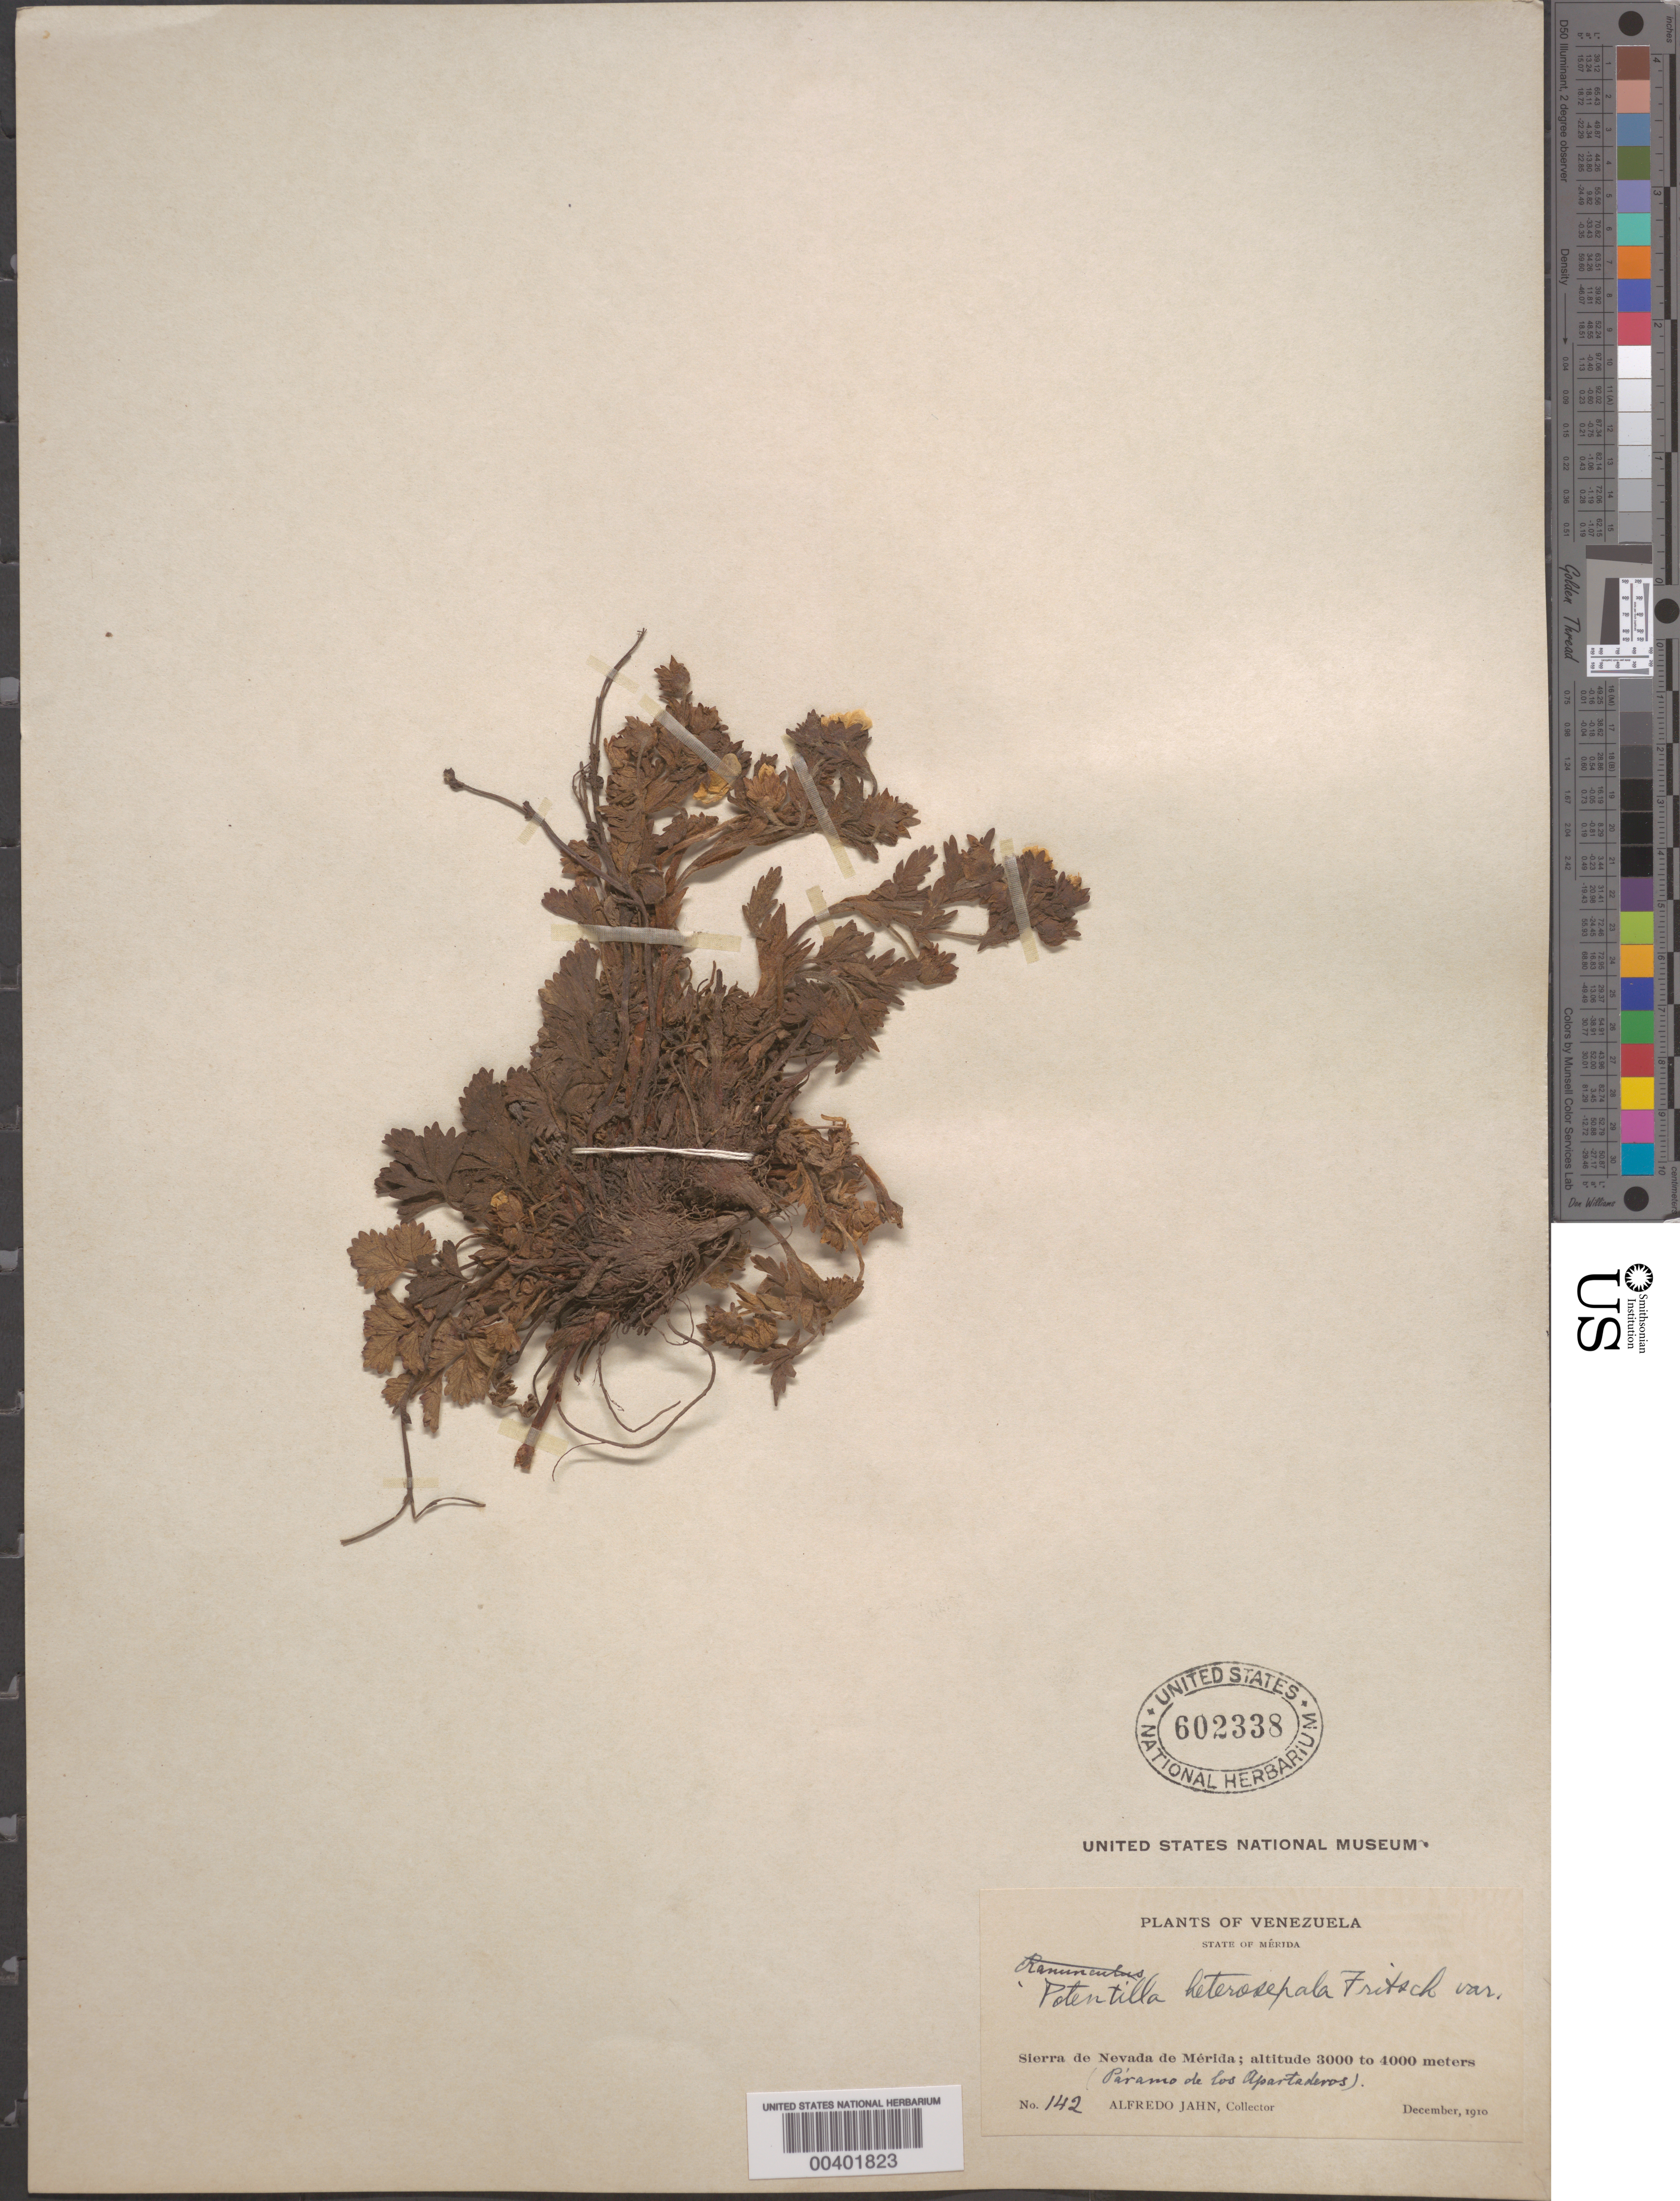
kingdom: Plantae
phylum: Tracheophyta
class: Magnoliopsida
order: Rosales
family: Rosaceae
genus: Potentilla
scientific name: Potentilla heterosepala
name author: Fritsch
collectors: A. Jahn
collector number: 142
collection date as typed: Dec 1942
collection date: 1942-12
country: Venezuela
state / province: Mérida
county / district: Rangel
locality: Páramo de los Apartaderos Apartaderos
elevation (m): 3000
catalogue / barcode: US 602338